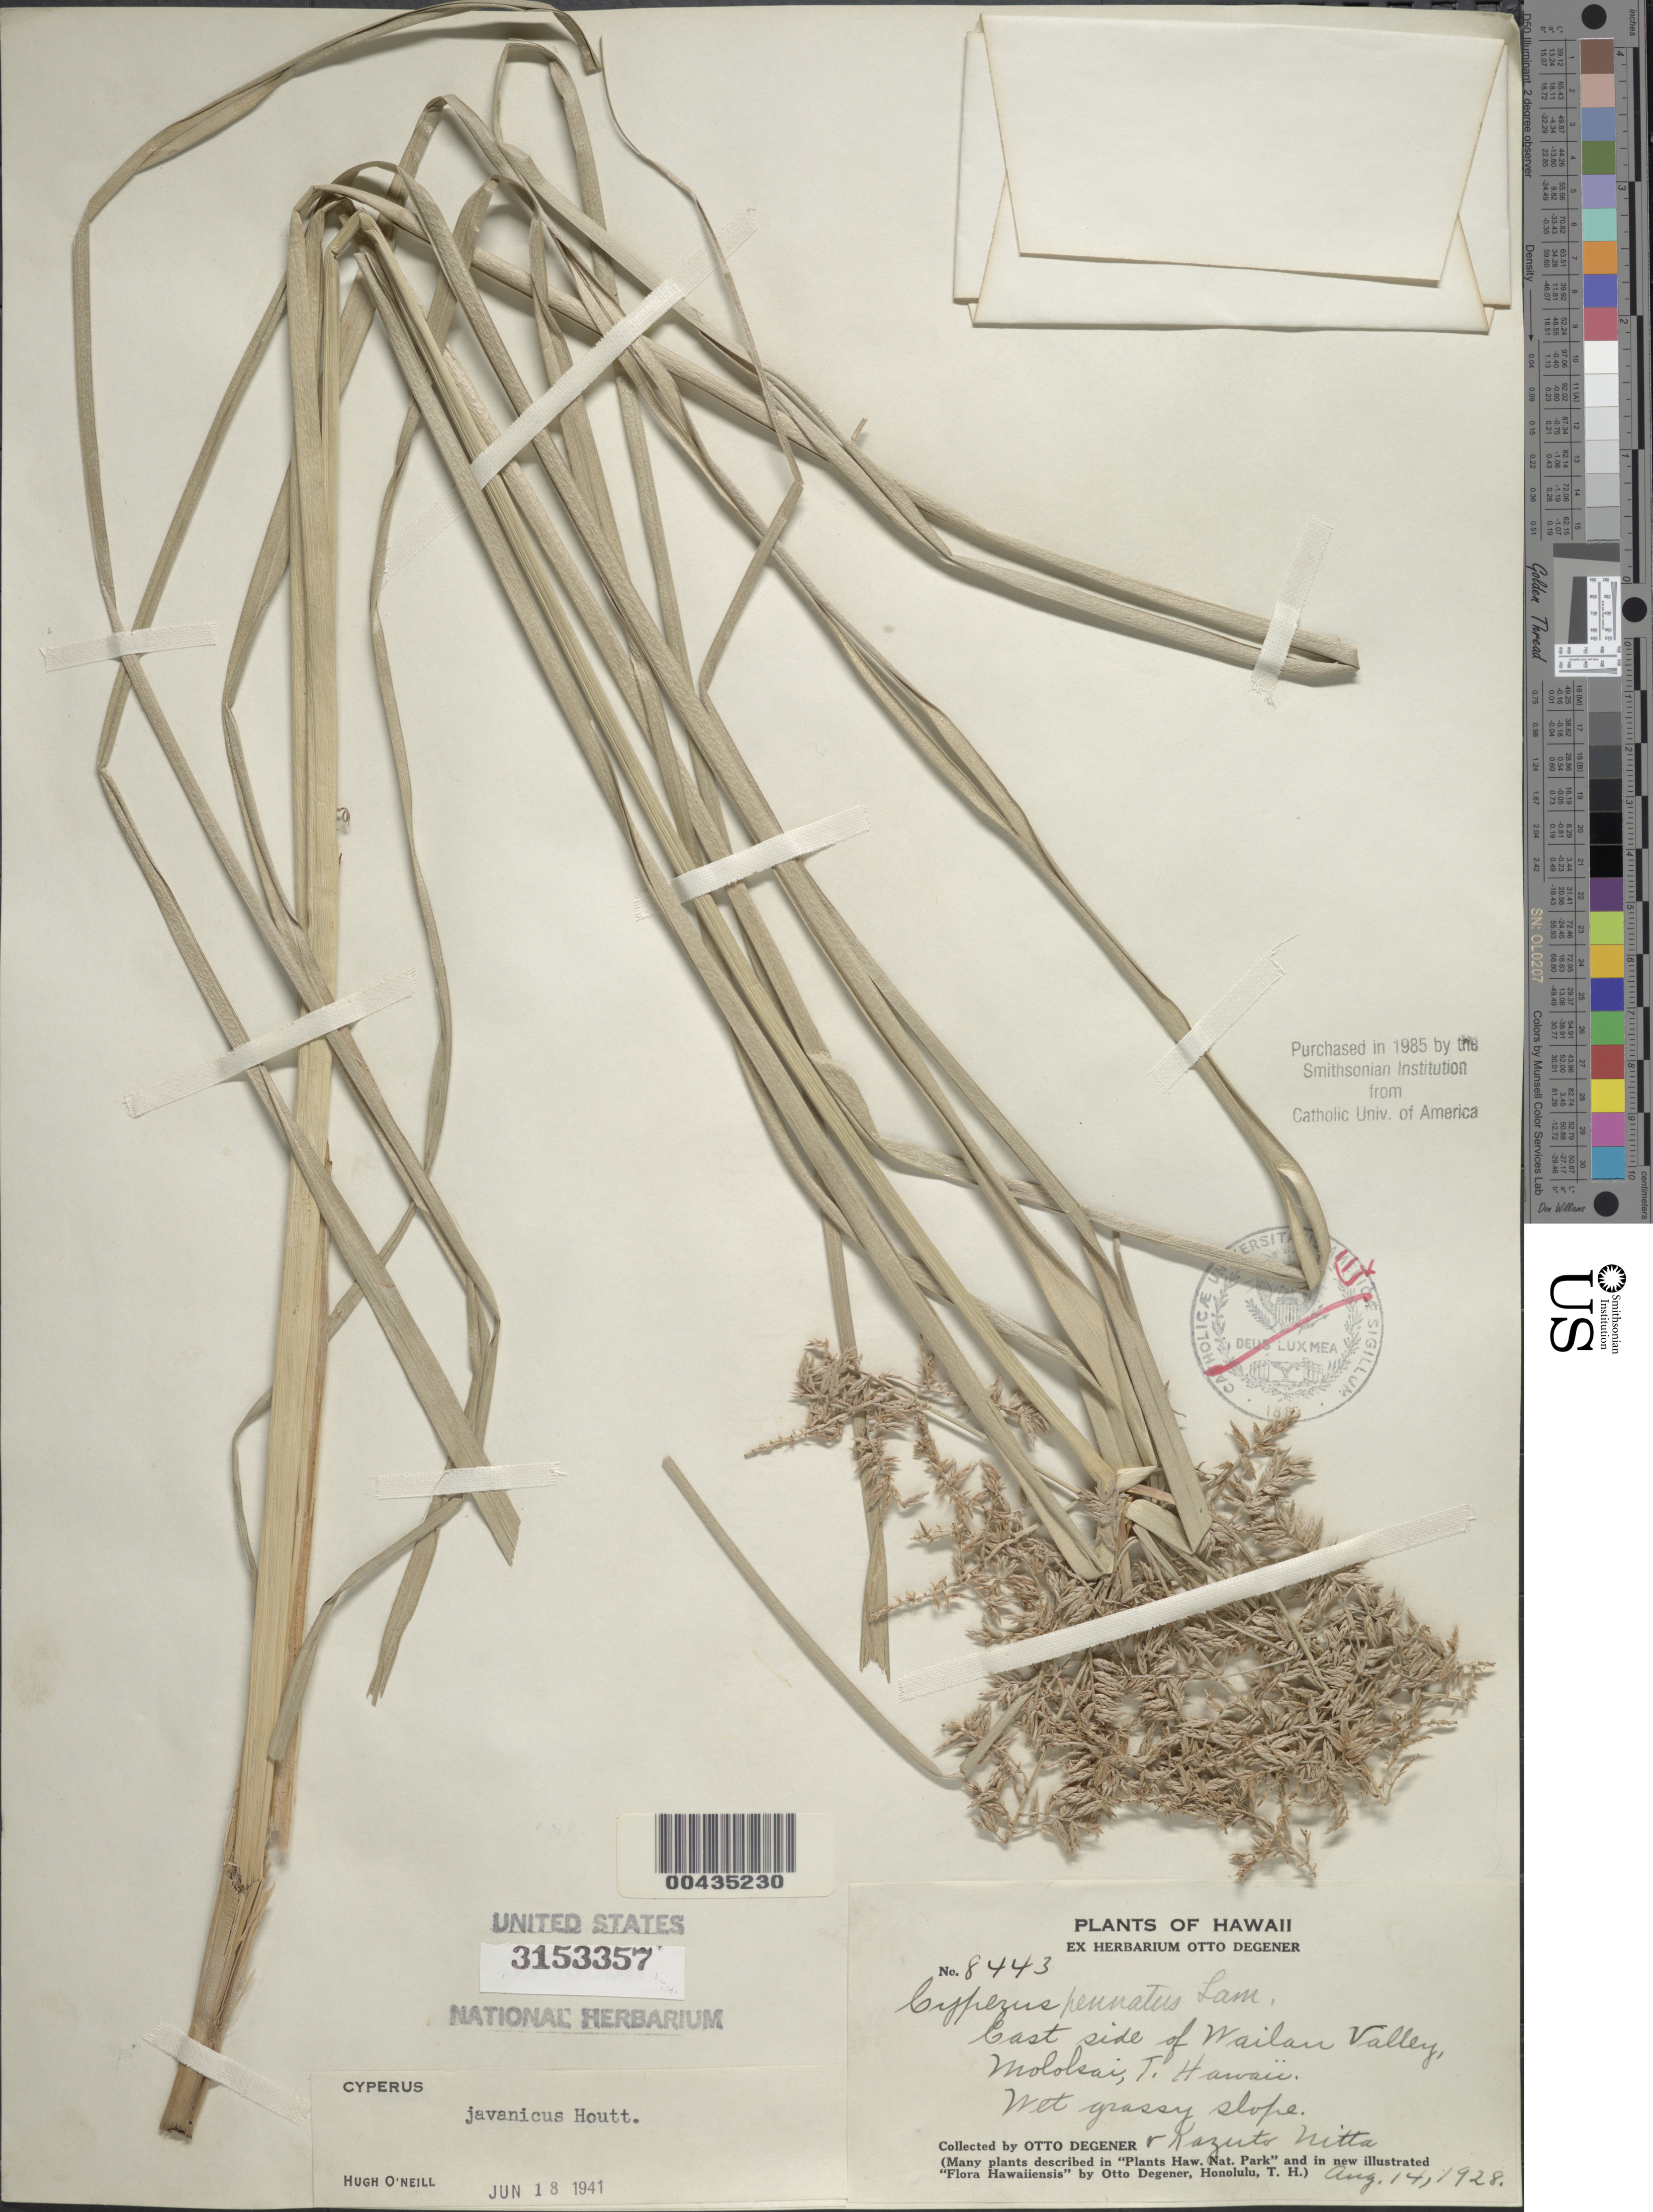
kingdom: Plantae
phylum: Tracheophyta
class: Liliopsida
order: Poales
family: Cyperaceae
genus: Cyperus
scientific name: Cyperus pennatiformis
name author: Kük.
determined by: O'Neill, Hugh T.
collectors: O. Degener & K. Nitta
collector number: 8443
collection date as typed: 14 Aug 1928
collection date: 1928-08-14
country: United States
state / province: Hawaii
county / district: Maui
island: Moloka'i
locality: E side of Wailau Valley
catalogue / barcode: US 3153357